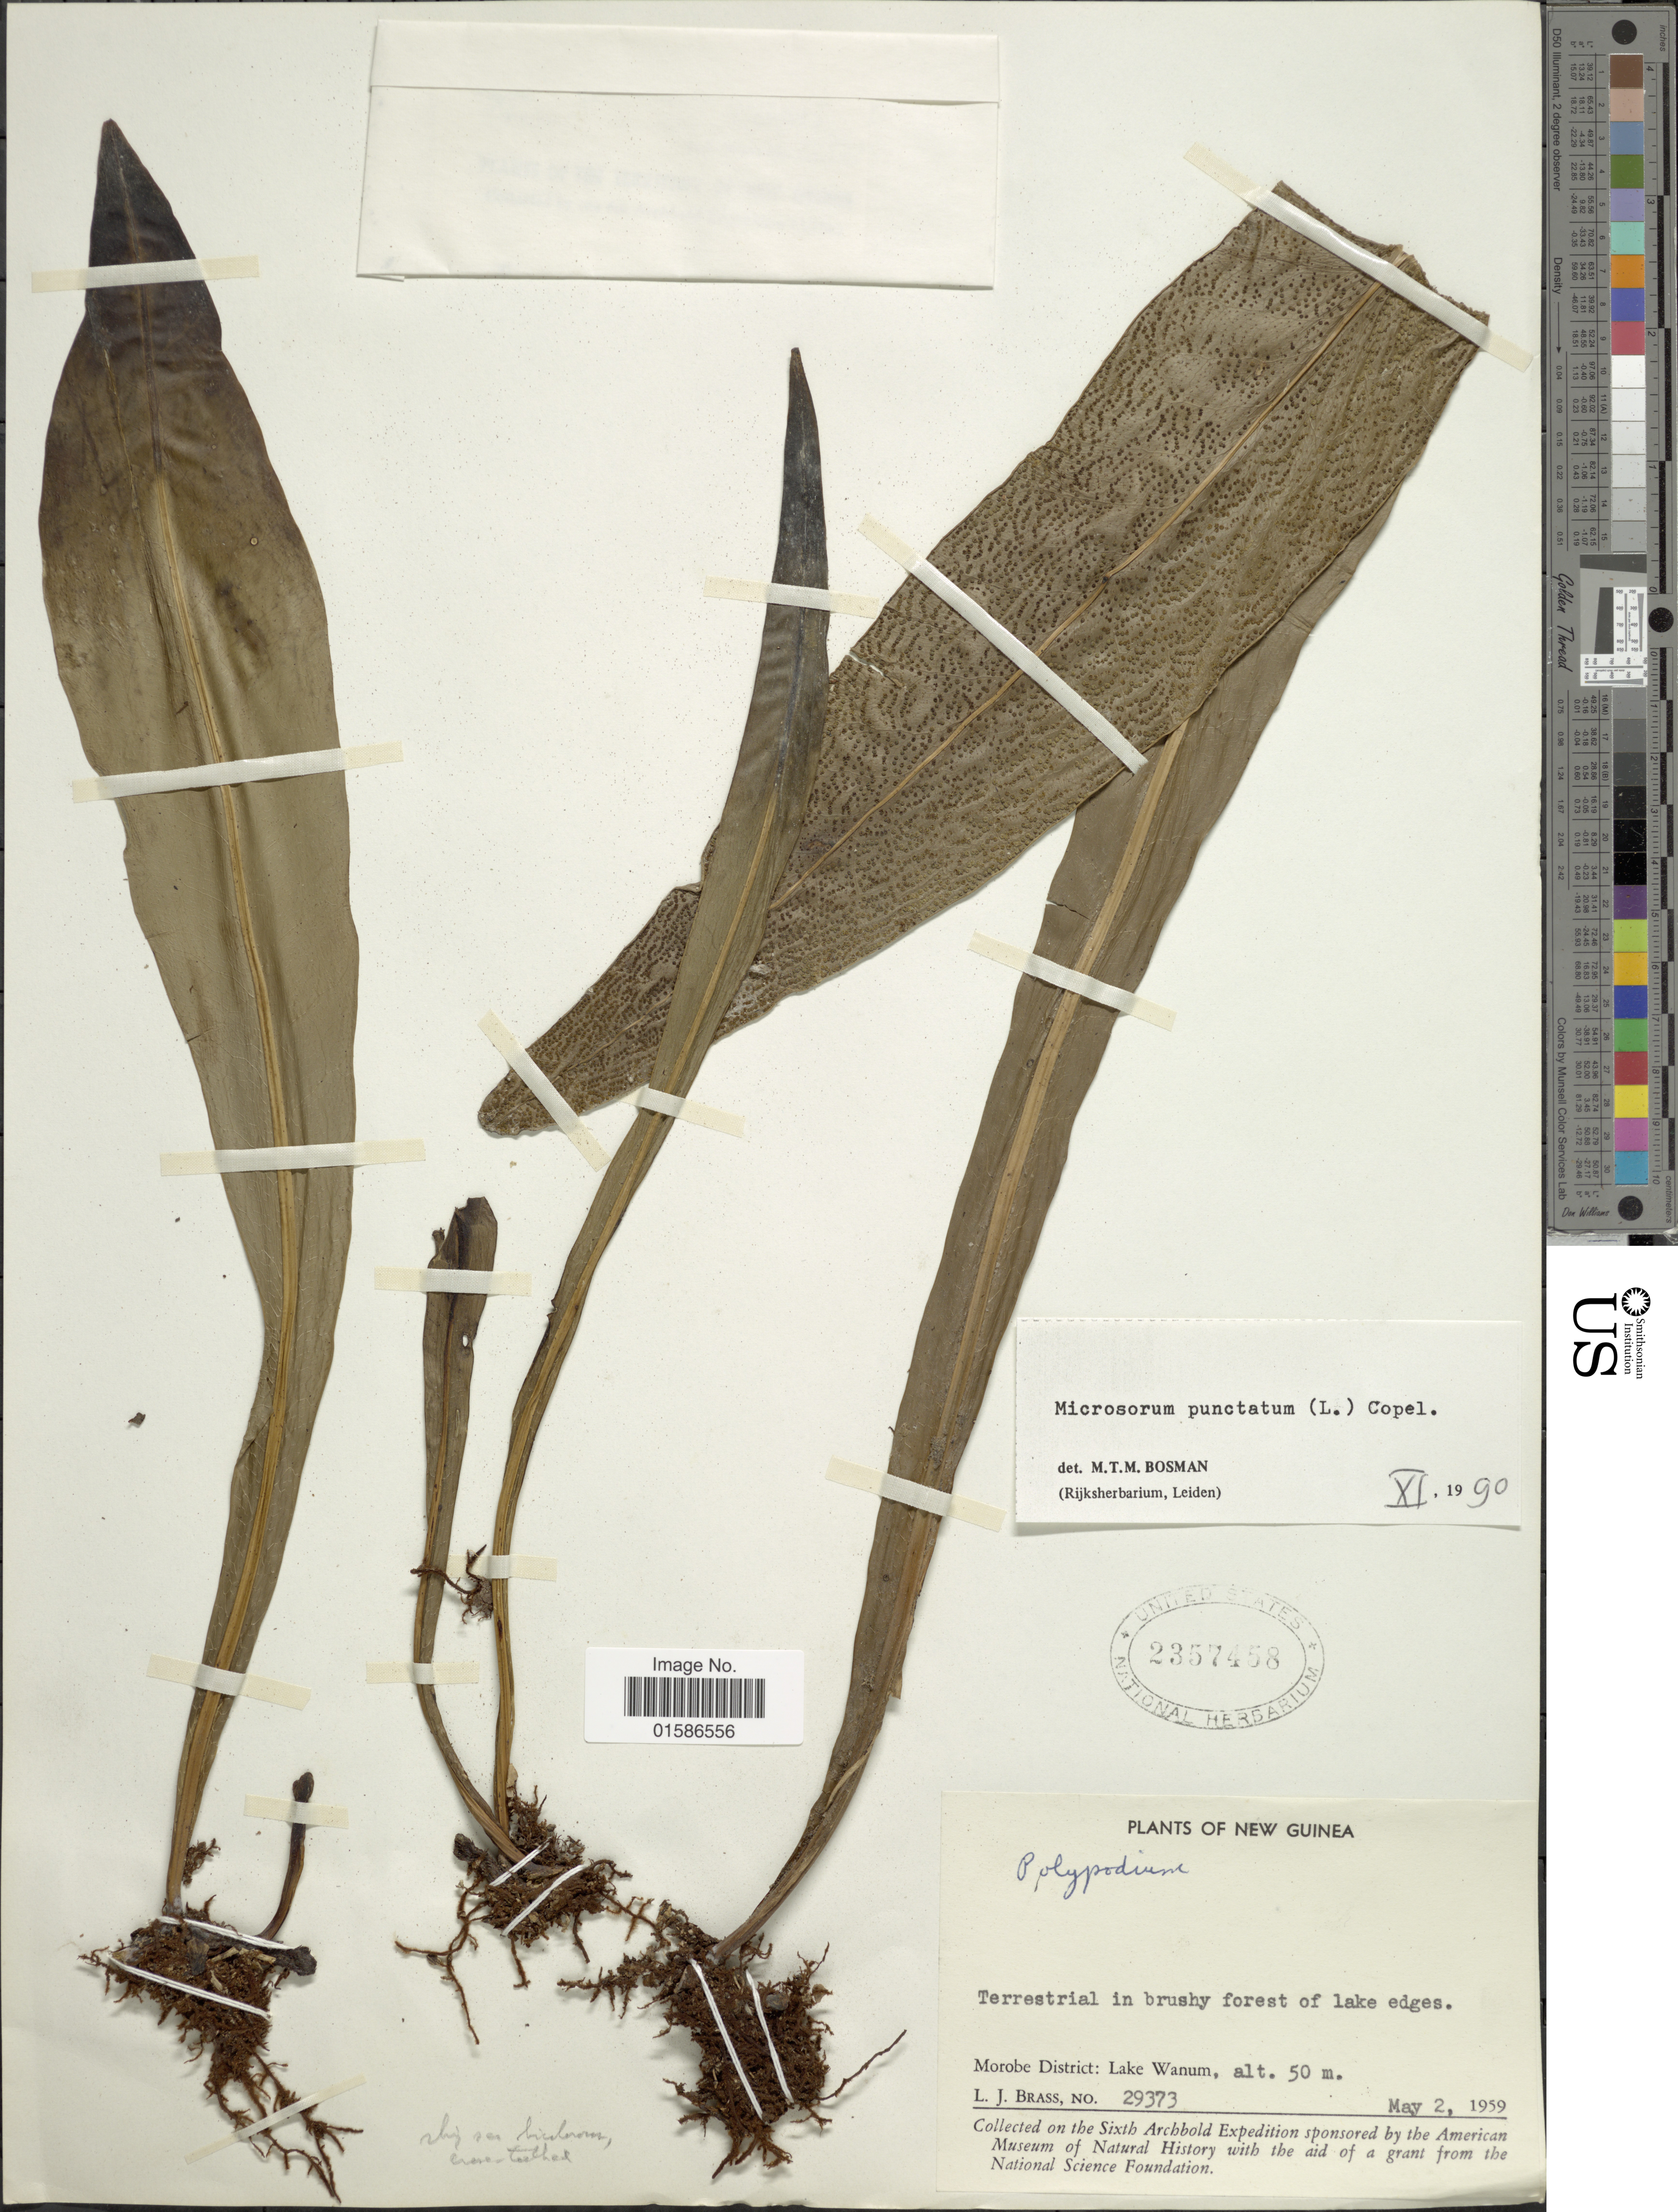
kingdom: Plantae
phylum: Tracheophyta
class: Polypodiopsida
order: Polypodiales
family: Polypodiaceae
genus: Microsorum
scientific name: Microsorum punctatum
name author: (L.) Copel.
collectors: L. J. Brass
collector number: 29373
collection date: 1959-05-02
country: Papua New Guinea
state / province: Morobe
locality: New Guinea, Morobe District: Lake Wanum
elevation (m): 50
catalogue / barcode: US 2357458